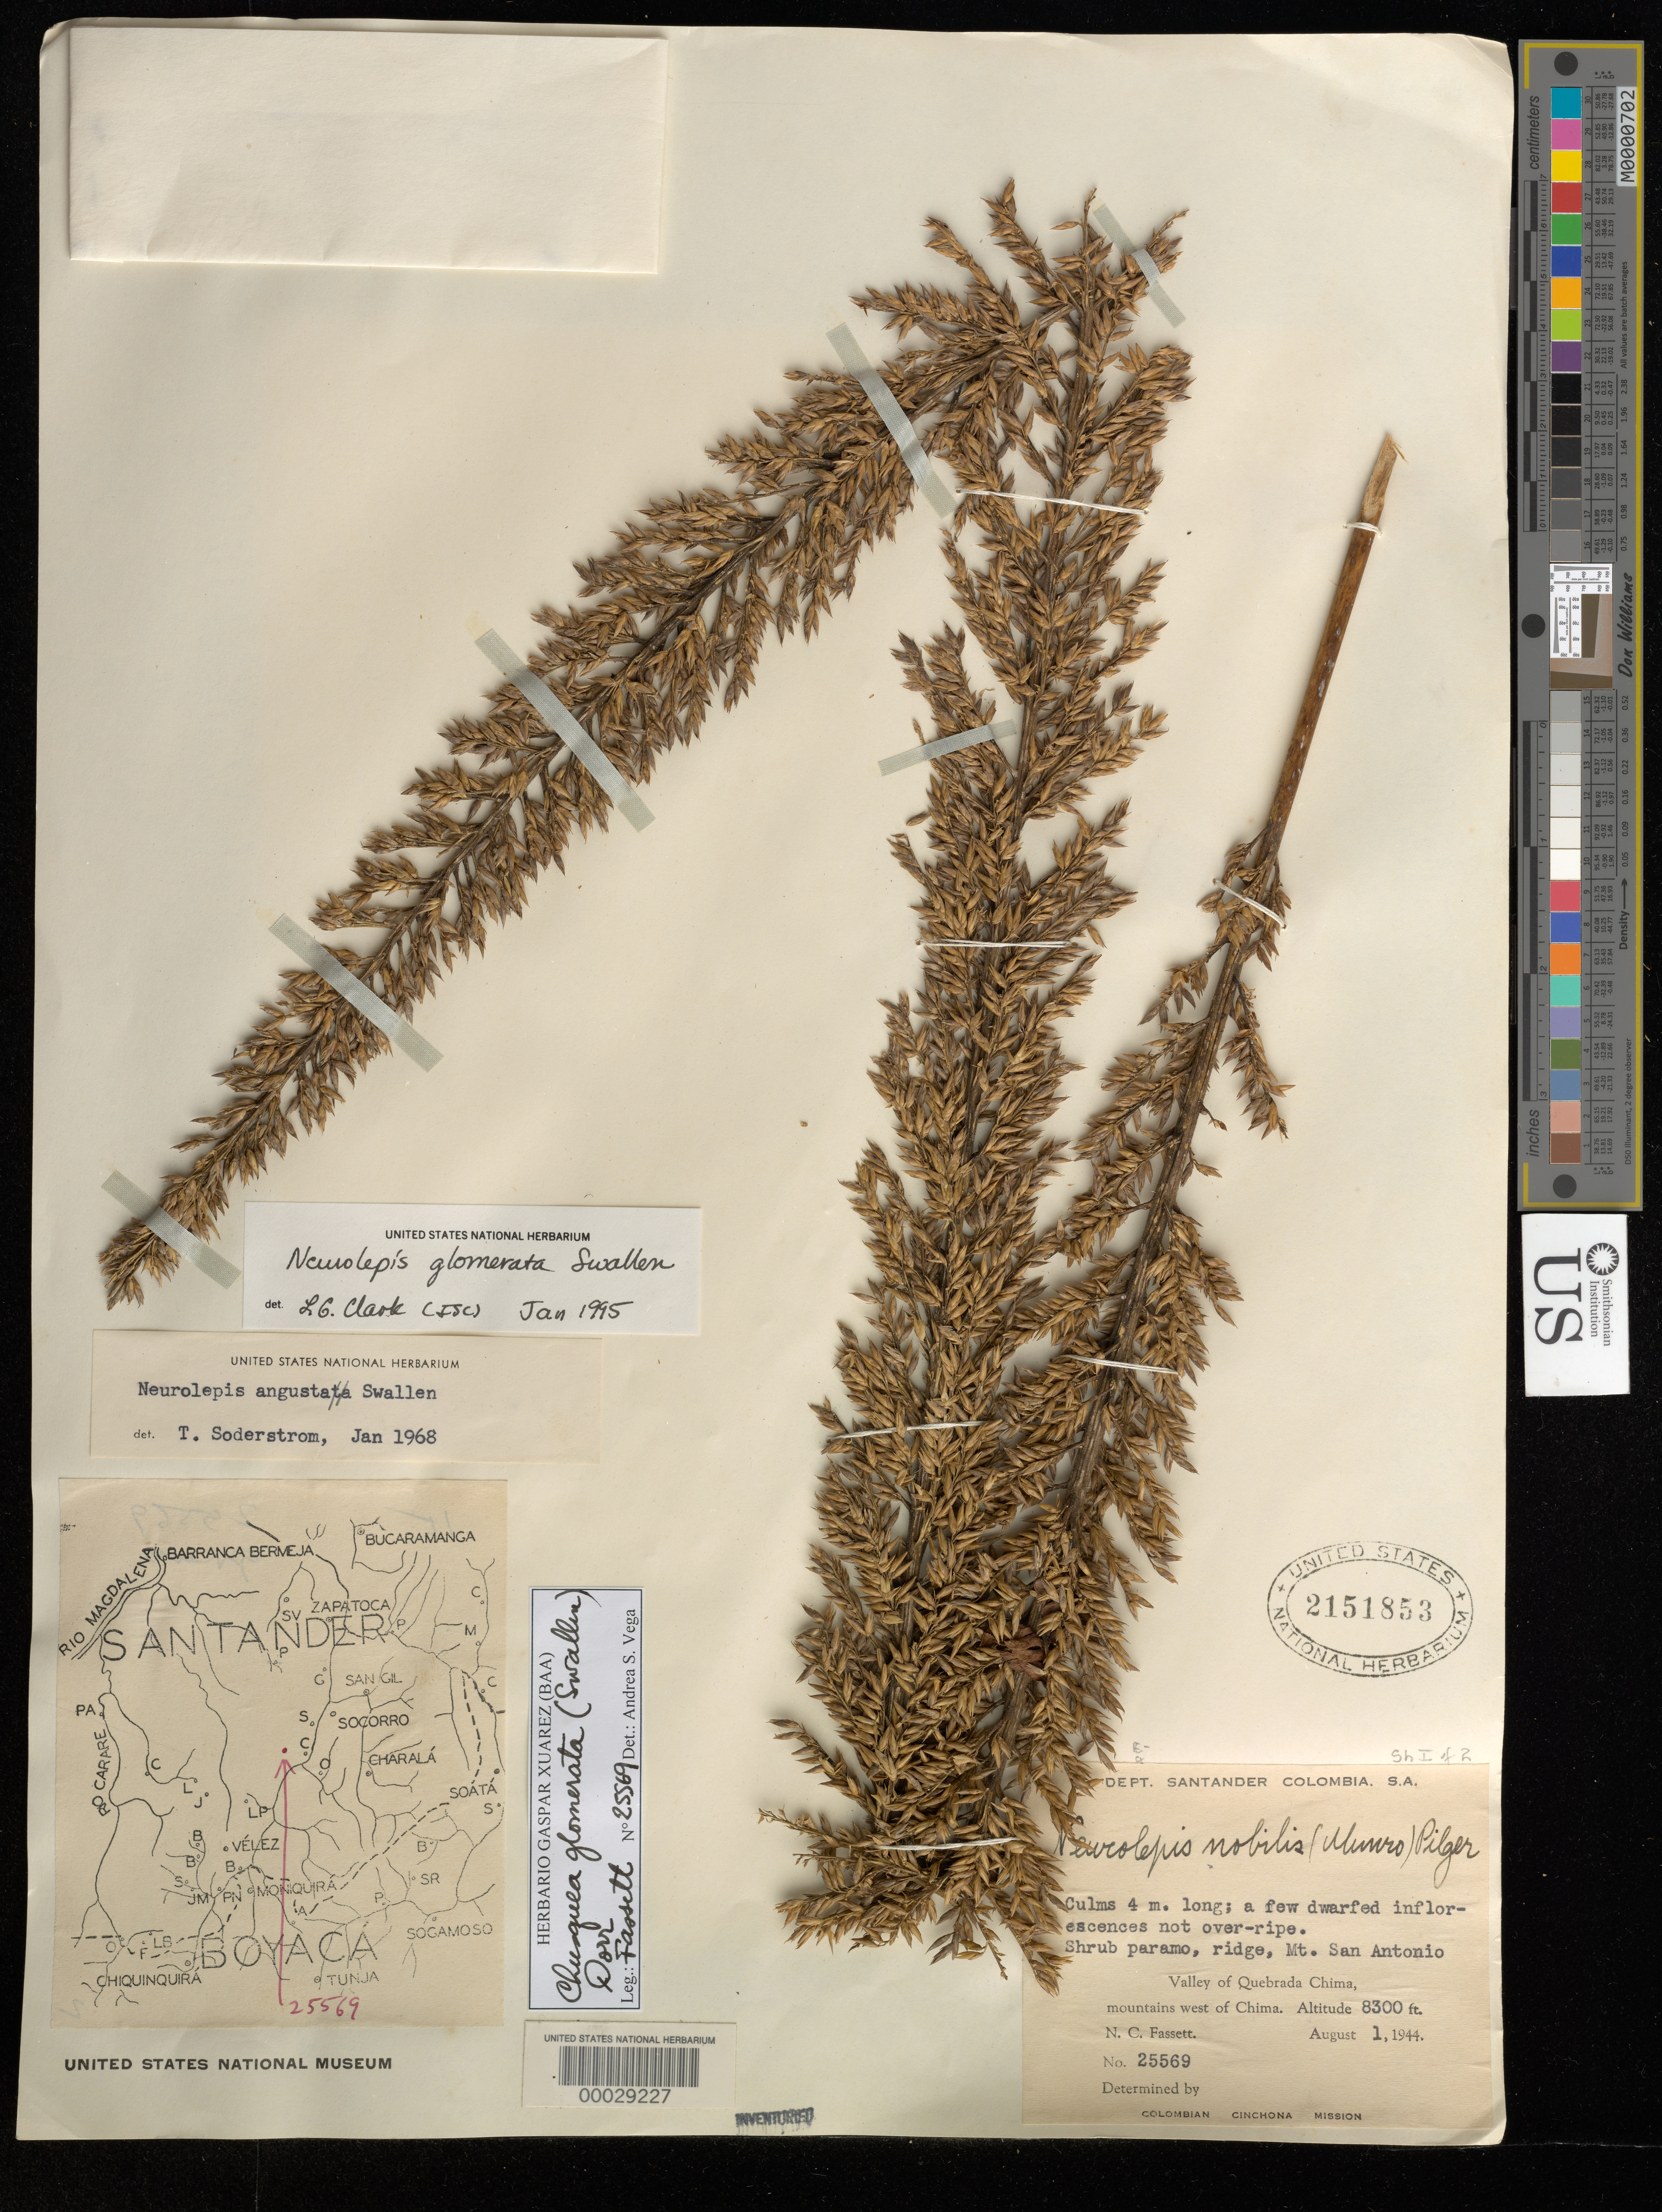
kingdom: Plantae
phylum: Tracheophyta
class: Liliopsida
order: Poales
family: Poaceae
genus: Chusquea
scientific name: Chusquea glomerata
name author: (Swallen) Dorr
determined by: Vega, A. S.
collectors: N. C. Fassett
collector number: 25569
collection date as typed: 01 Aug 1944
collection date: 1944-08-01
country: Colombia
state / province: Santander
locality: Mt. San Antonia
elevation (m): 2532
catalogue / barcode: US 2151853